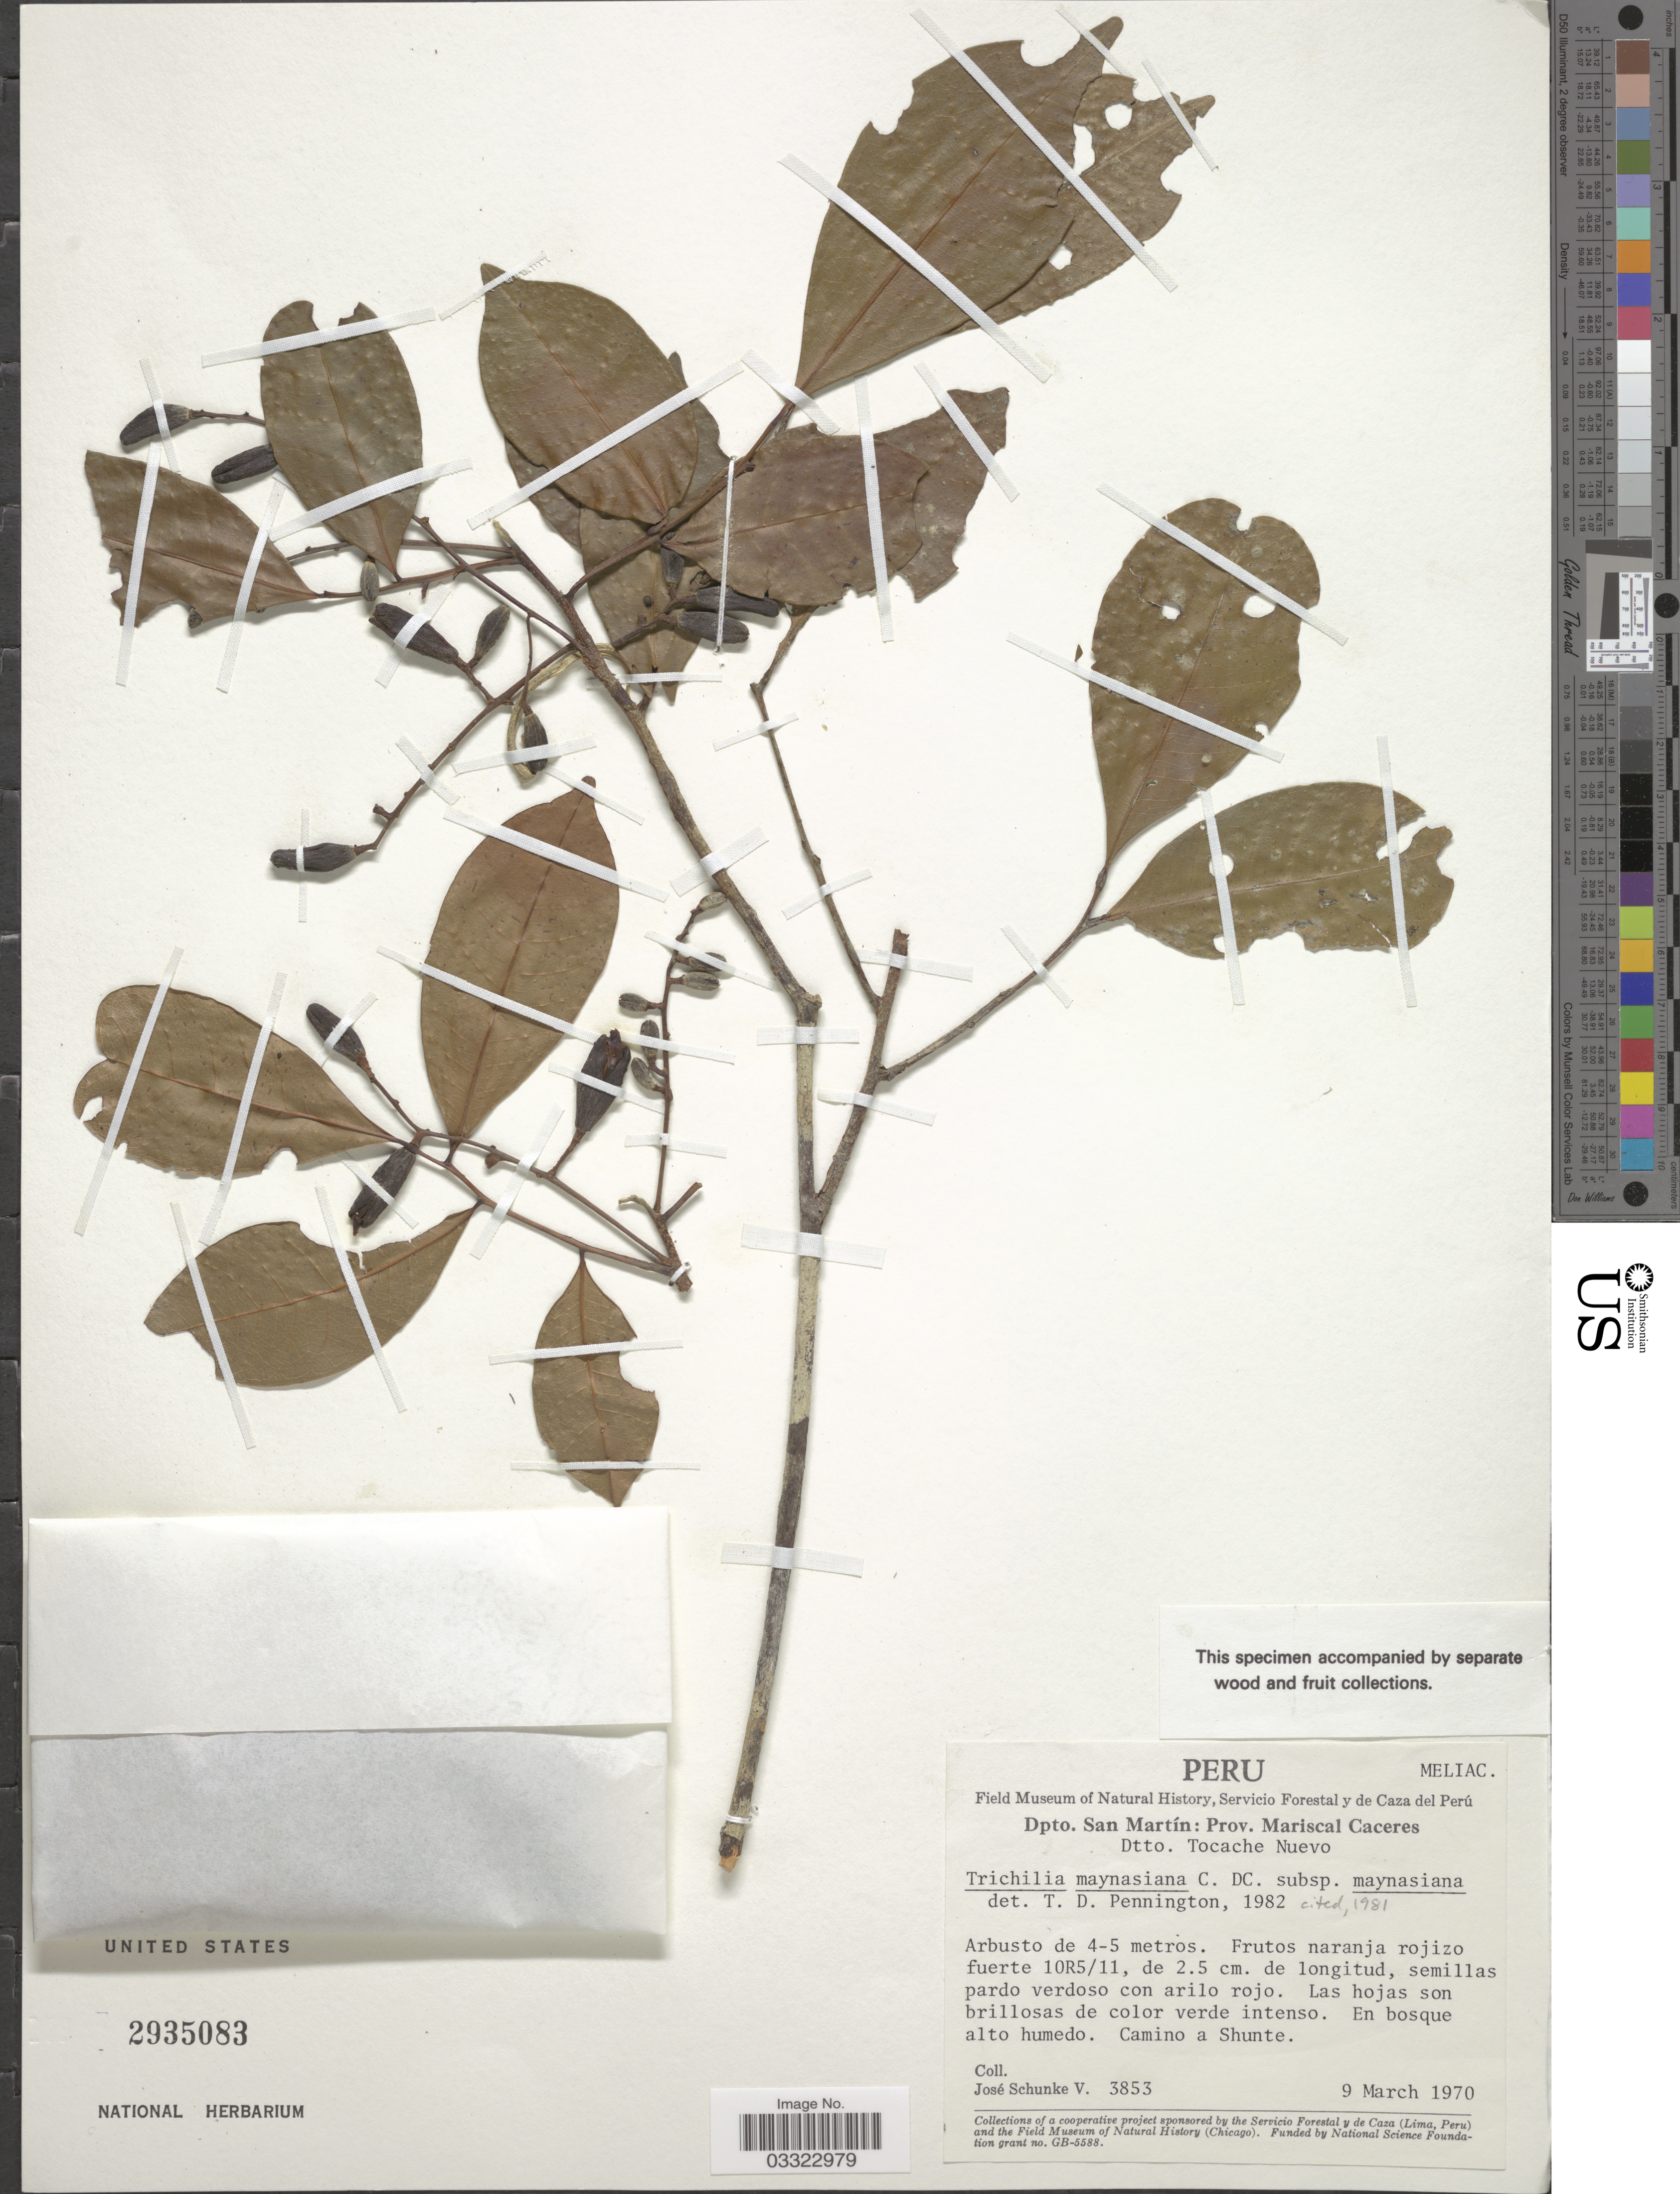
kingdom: Plantae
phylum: Tracheophyta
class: Magnoliopsida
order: Sapindales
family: Meliaceae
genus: Trichilia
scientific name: Trichilia maynasiana subsp. maynasiana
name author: C. DC.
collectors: J. Schunke Vigo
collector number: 3853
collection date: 1970-03-09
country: Peru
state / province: San Martín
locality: Dpto. San Martín: Prov. Mariscal Caceres, Dtto. Tocache Nuevo, En bosque alto humedo. Camino a Shunte.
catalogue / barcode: US 2935083